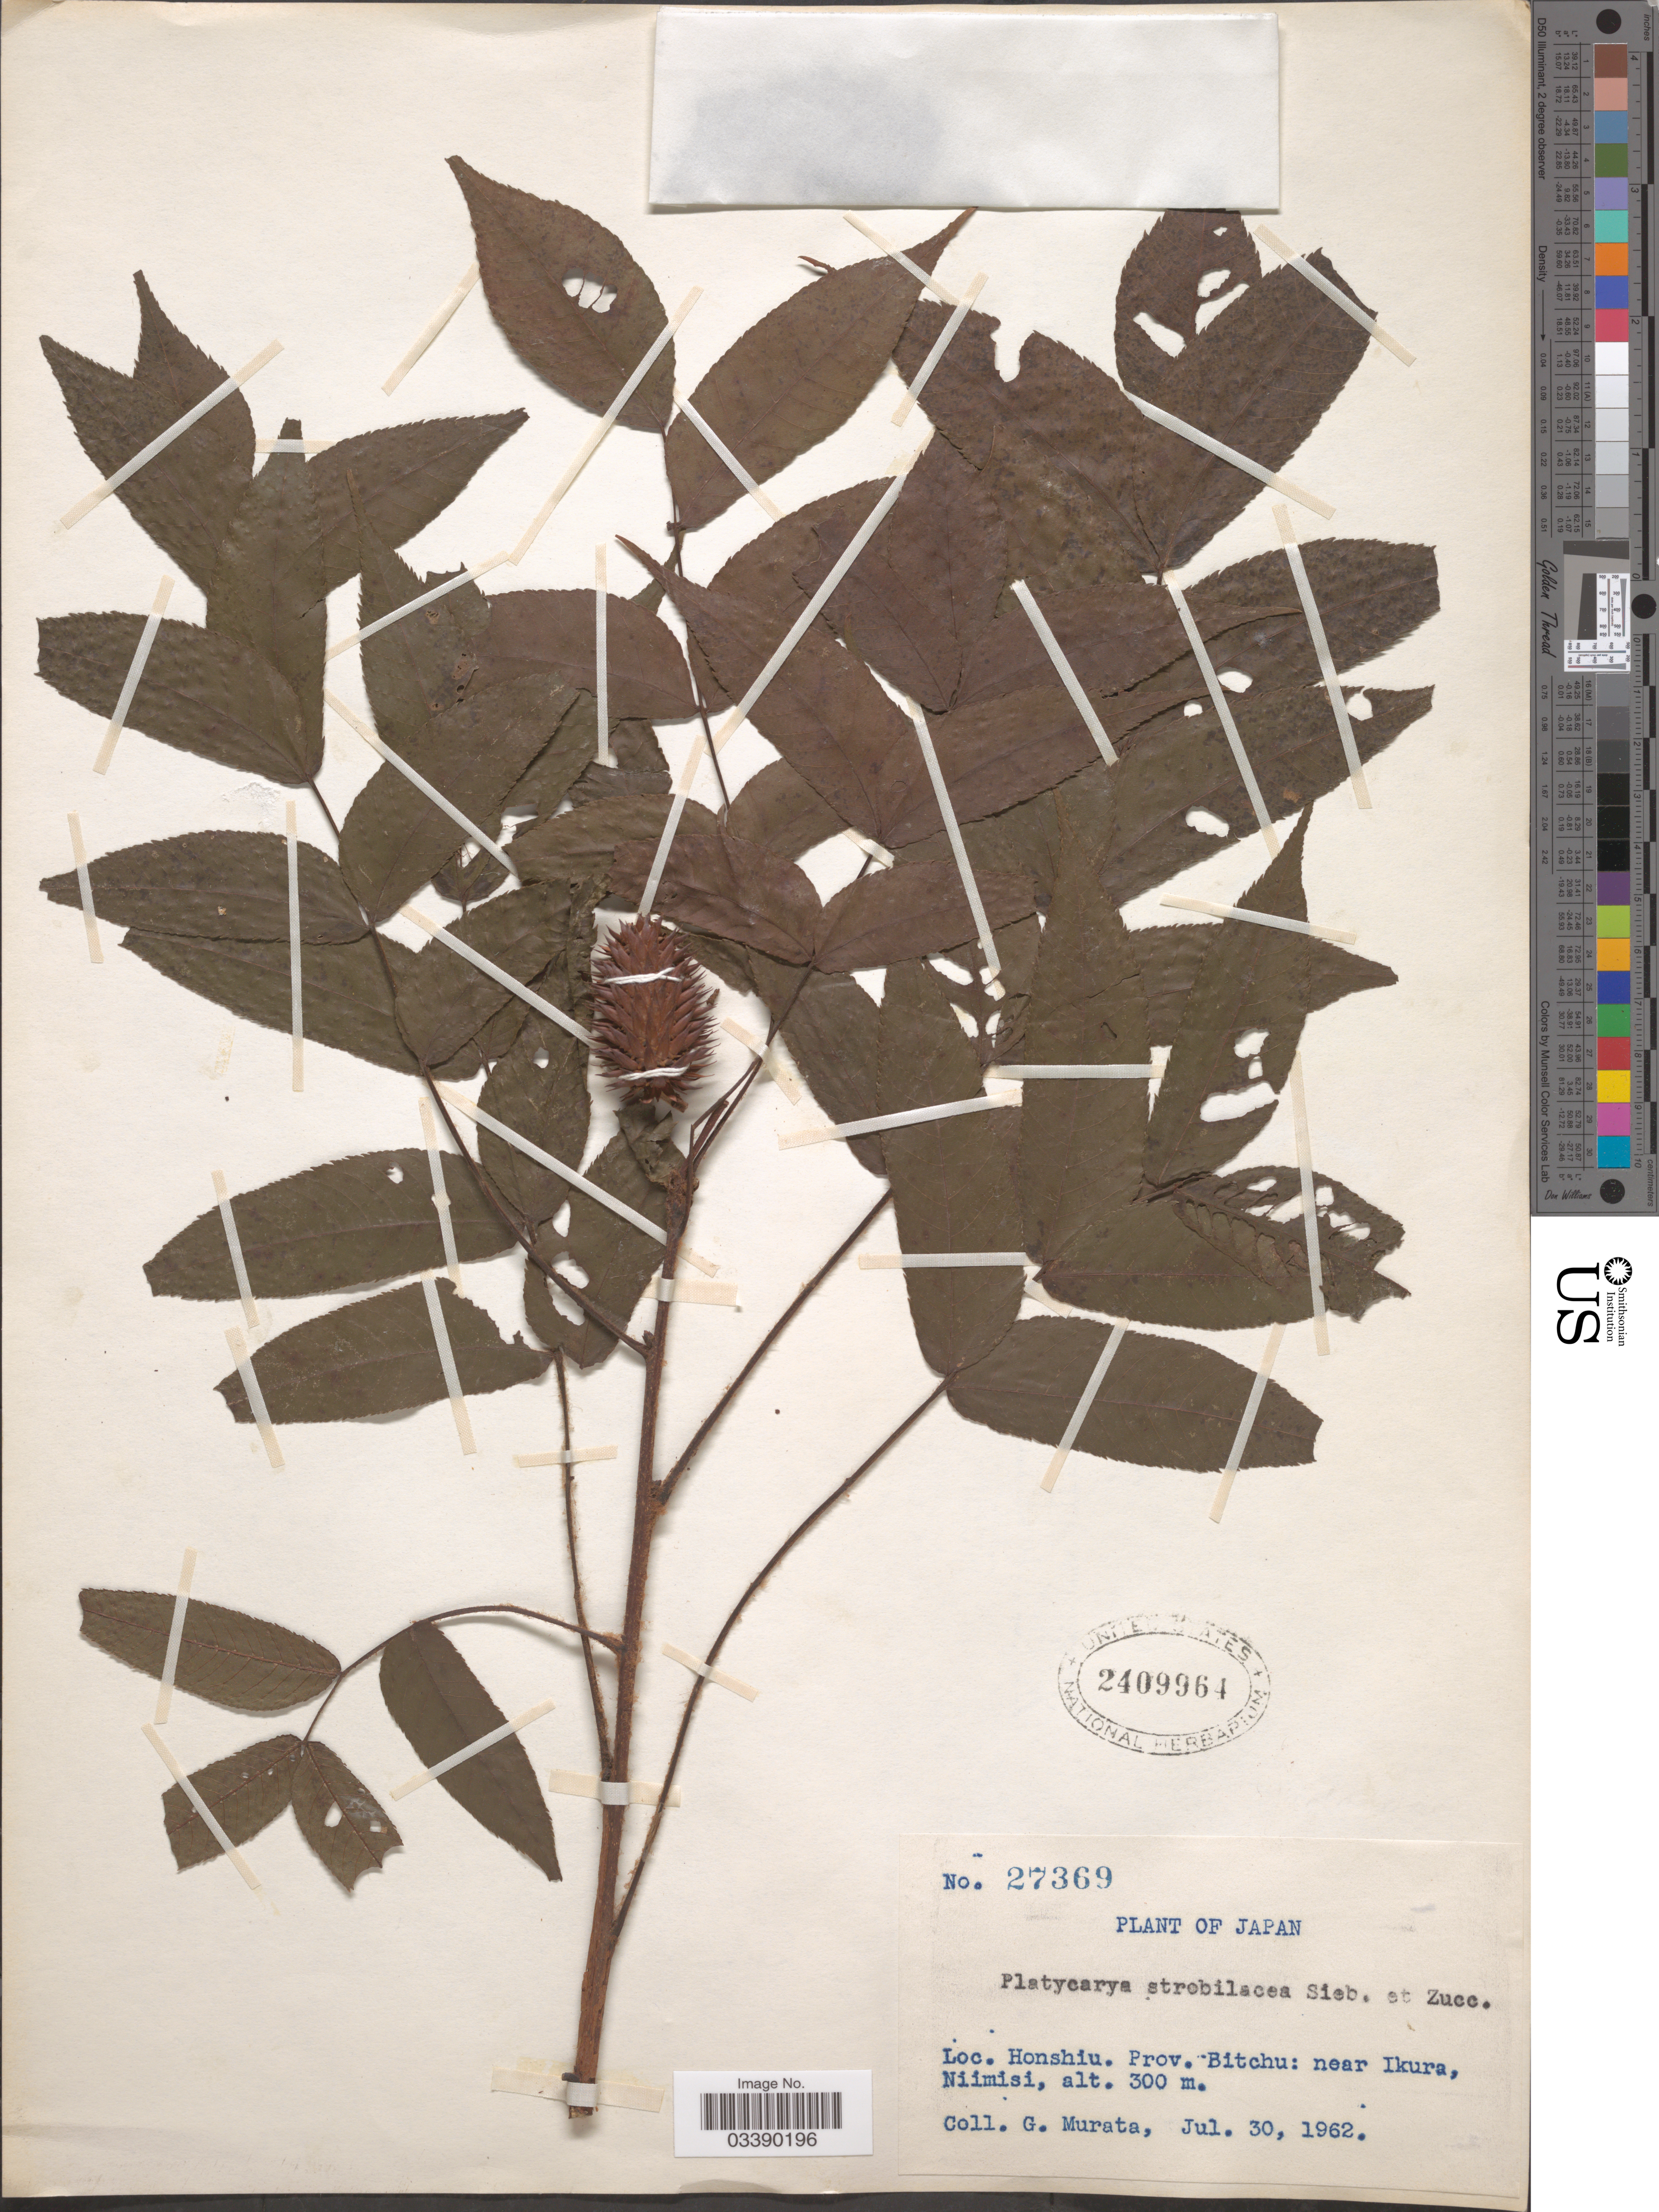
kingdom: Plantae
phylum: Tracheophyta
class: Magnoliopsida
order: Fagales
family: Juglandaceae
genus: Platycarya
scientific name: Platycarya strobilacea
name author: Siebold & Zucc.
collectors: G. Murata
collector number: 27369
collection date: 1962-07-30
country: Japan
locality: Honshiu. Prov. Bitchu: near Ikura, Niimisi.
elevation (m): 300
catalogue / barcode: US 2409964